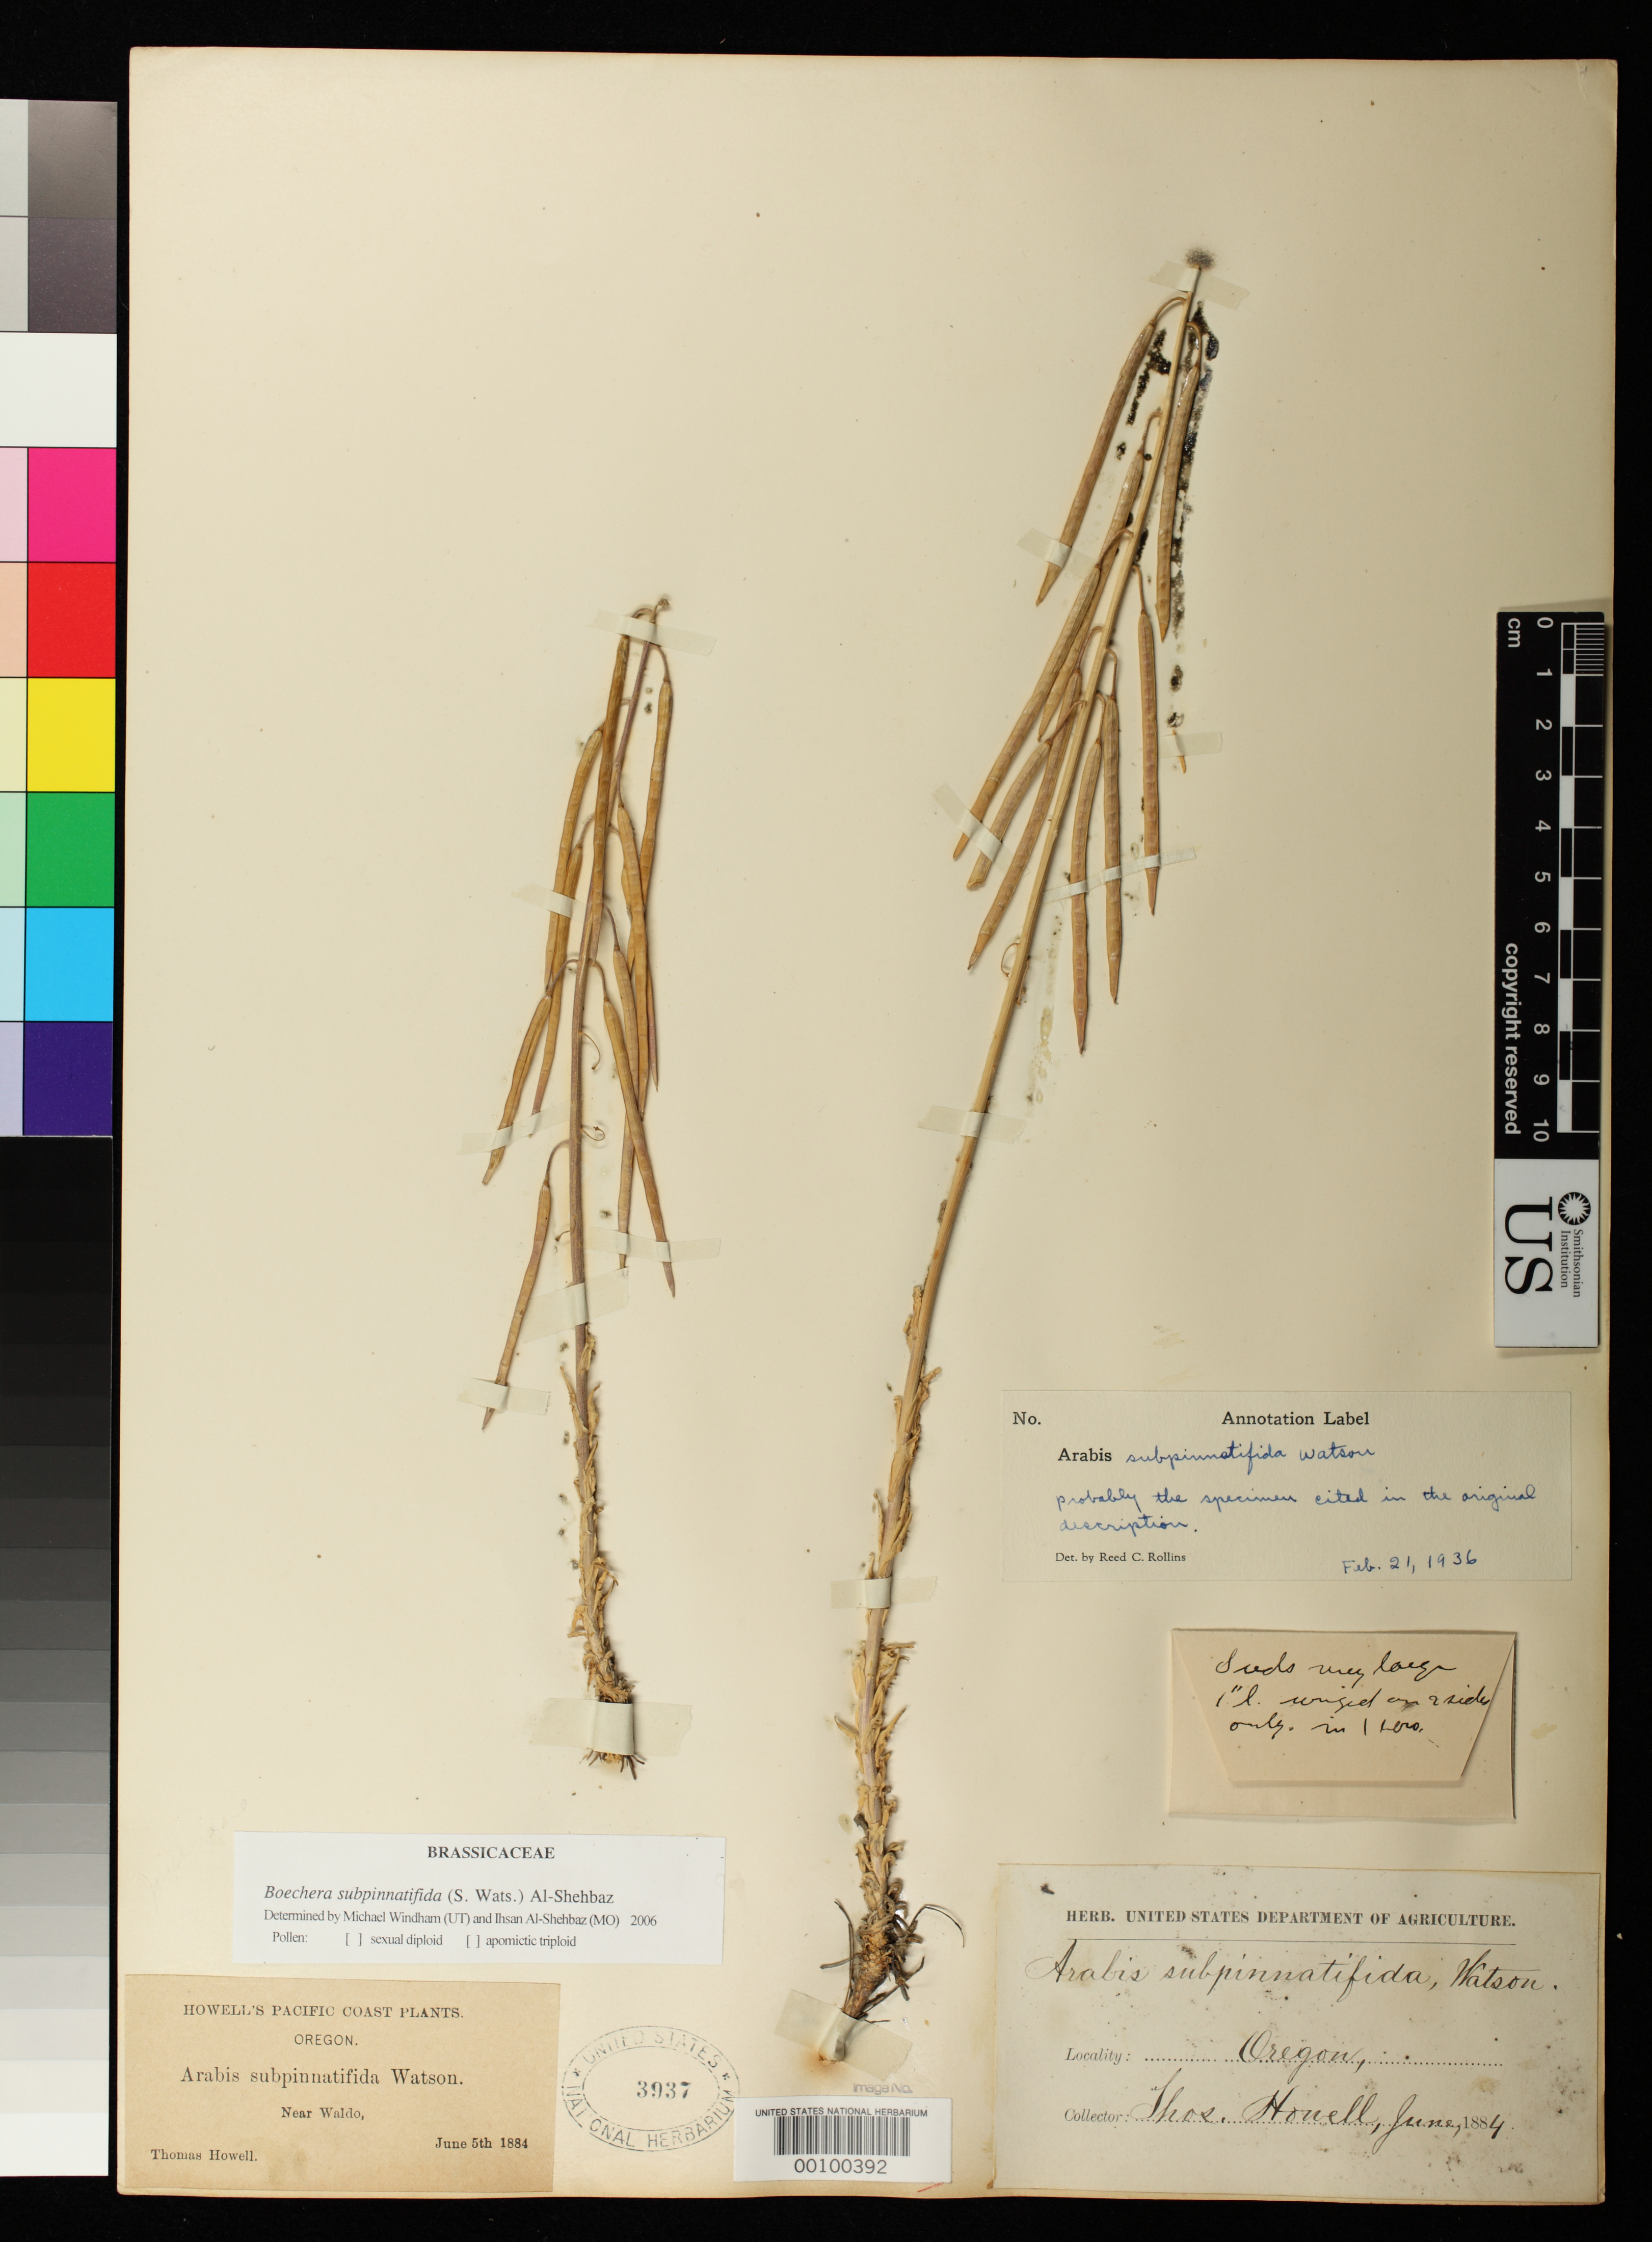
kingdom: Plantae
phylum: Tracheophyta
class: Magnoliopsida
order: Brassicales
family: Brassicaceae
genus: Arabis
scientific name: Arabis subpinnatifida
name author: S. Watson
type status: Possible Isolectotype; Syntype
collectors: T. J. Howell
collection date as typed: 05 Jun 1884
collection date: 1884-06-05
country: United States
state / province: Oregon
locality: Near Waldo.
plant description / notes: Lectotypified (with US sheet cited as isotype) by Rollins (1941); US sheet also cited as "isotype" by al-Shehbaz, Novon 13: 389 (2003) but collection date on US specimen is 5 Jun 1884; collection date of lectotype (GH) is 3 Jun 1884.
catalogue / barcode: US 3937